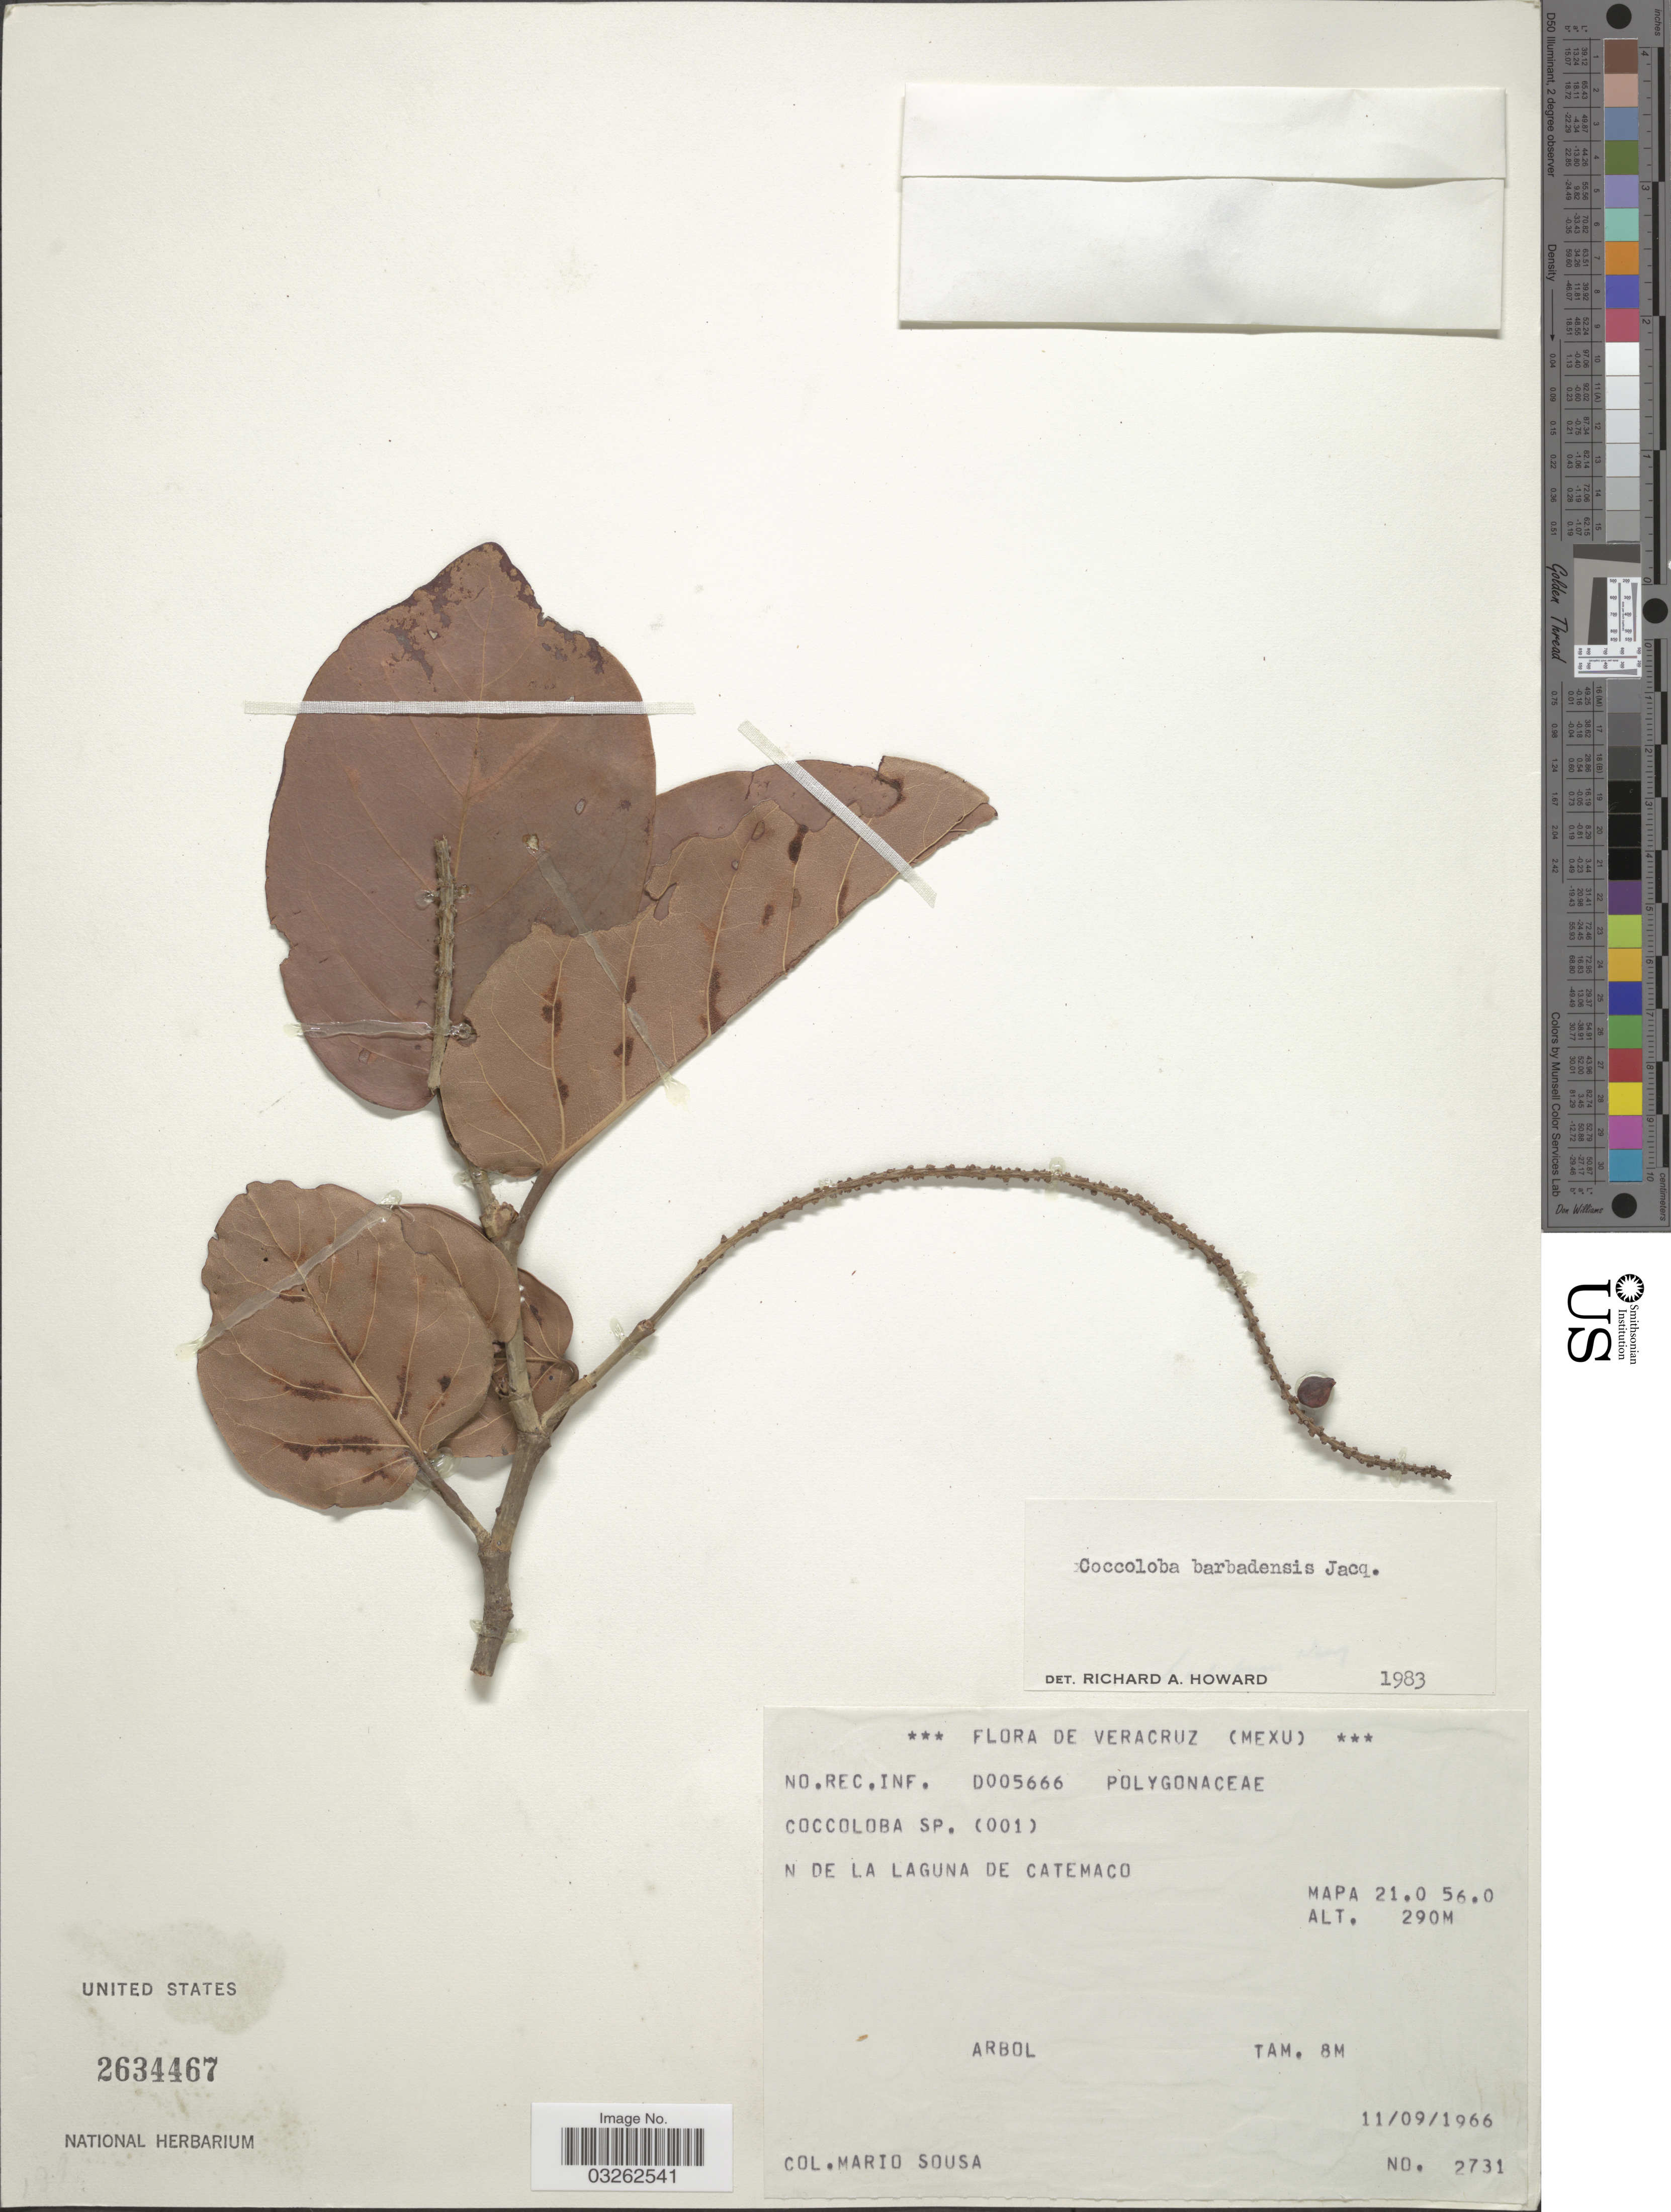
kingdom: Plantae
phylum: Tracheophyta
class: Magnoliopsida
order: Caryophyllales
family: Polygonaceae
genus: Coccoloba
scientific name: Coccoloba barbadensis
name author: Jacq.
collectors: M. Sousa S.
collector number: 2731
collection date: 1966-09-11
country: Mexico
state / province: Veracruz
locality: Veracruz. N de la laguna de Catemaco. Mapa 21.0 56.0.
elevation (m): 290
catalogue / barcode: US 2634467